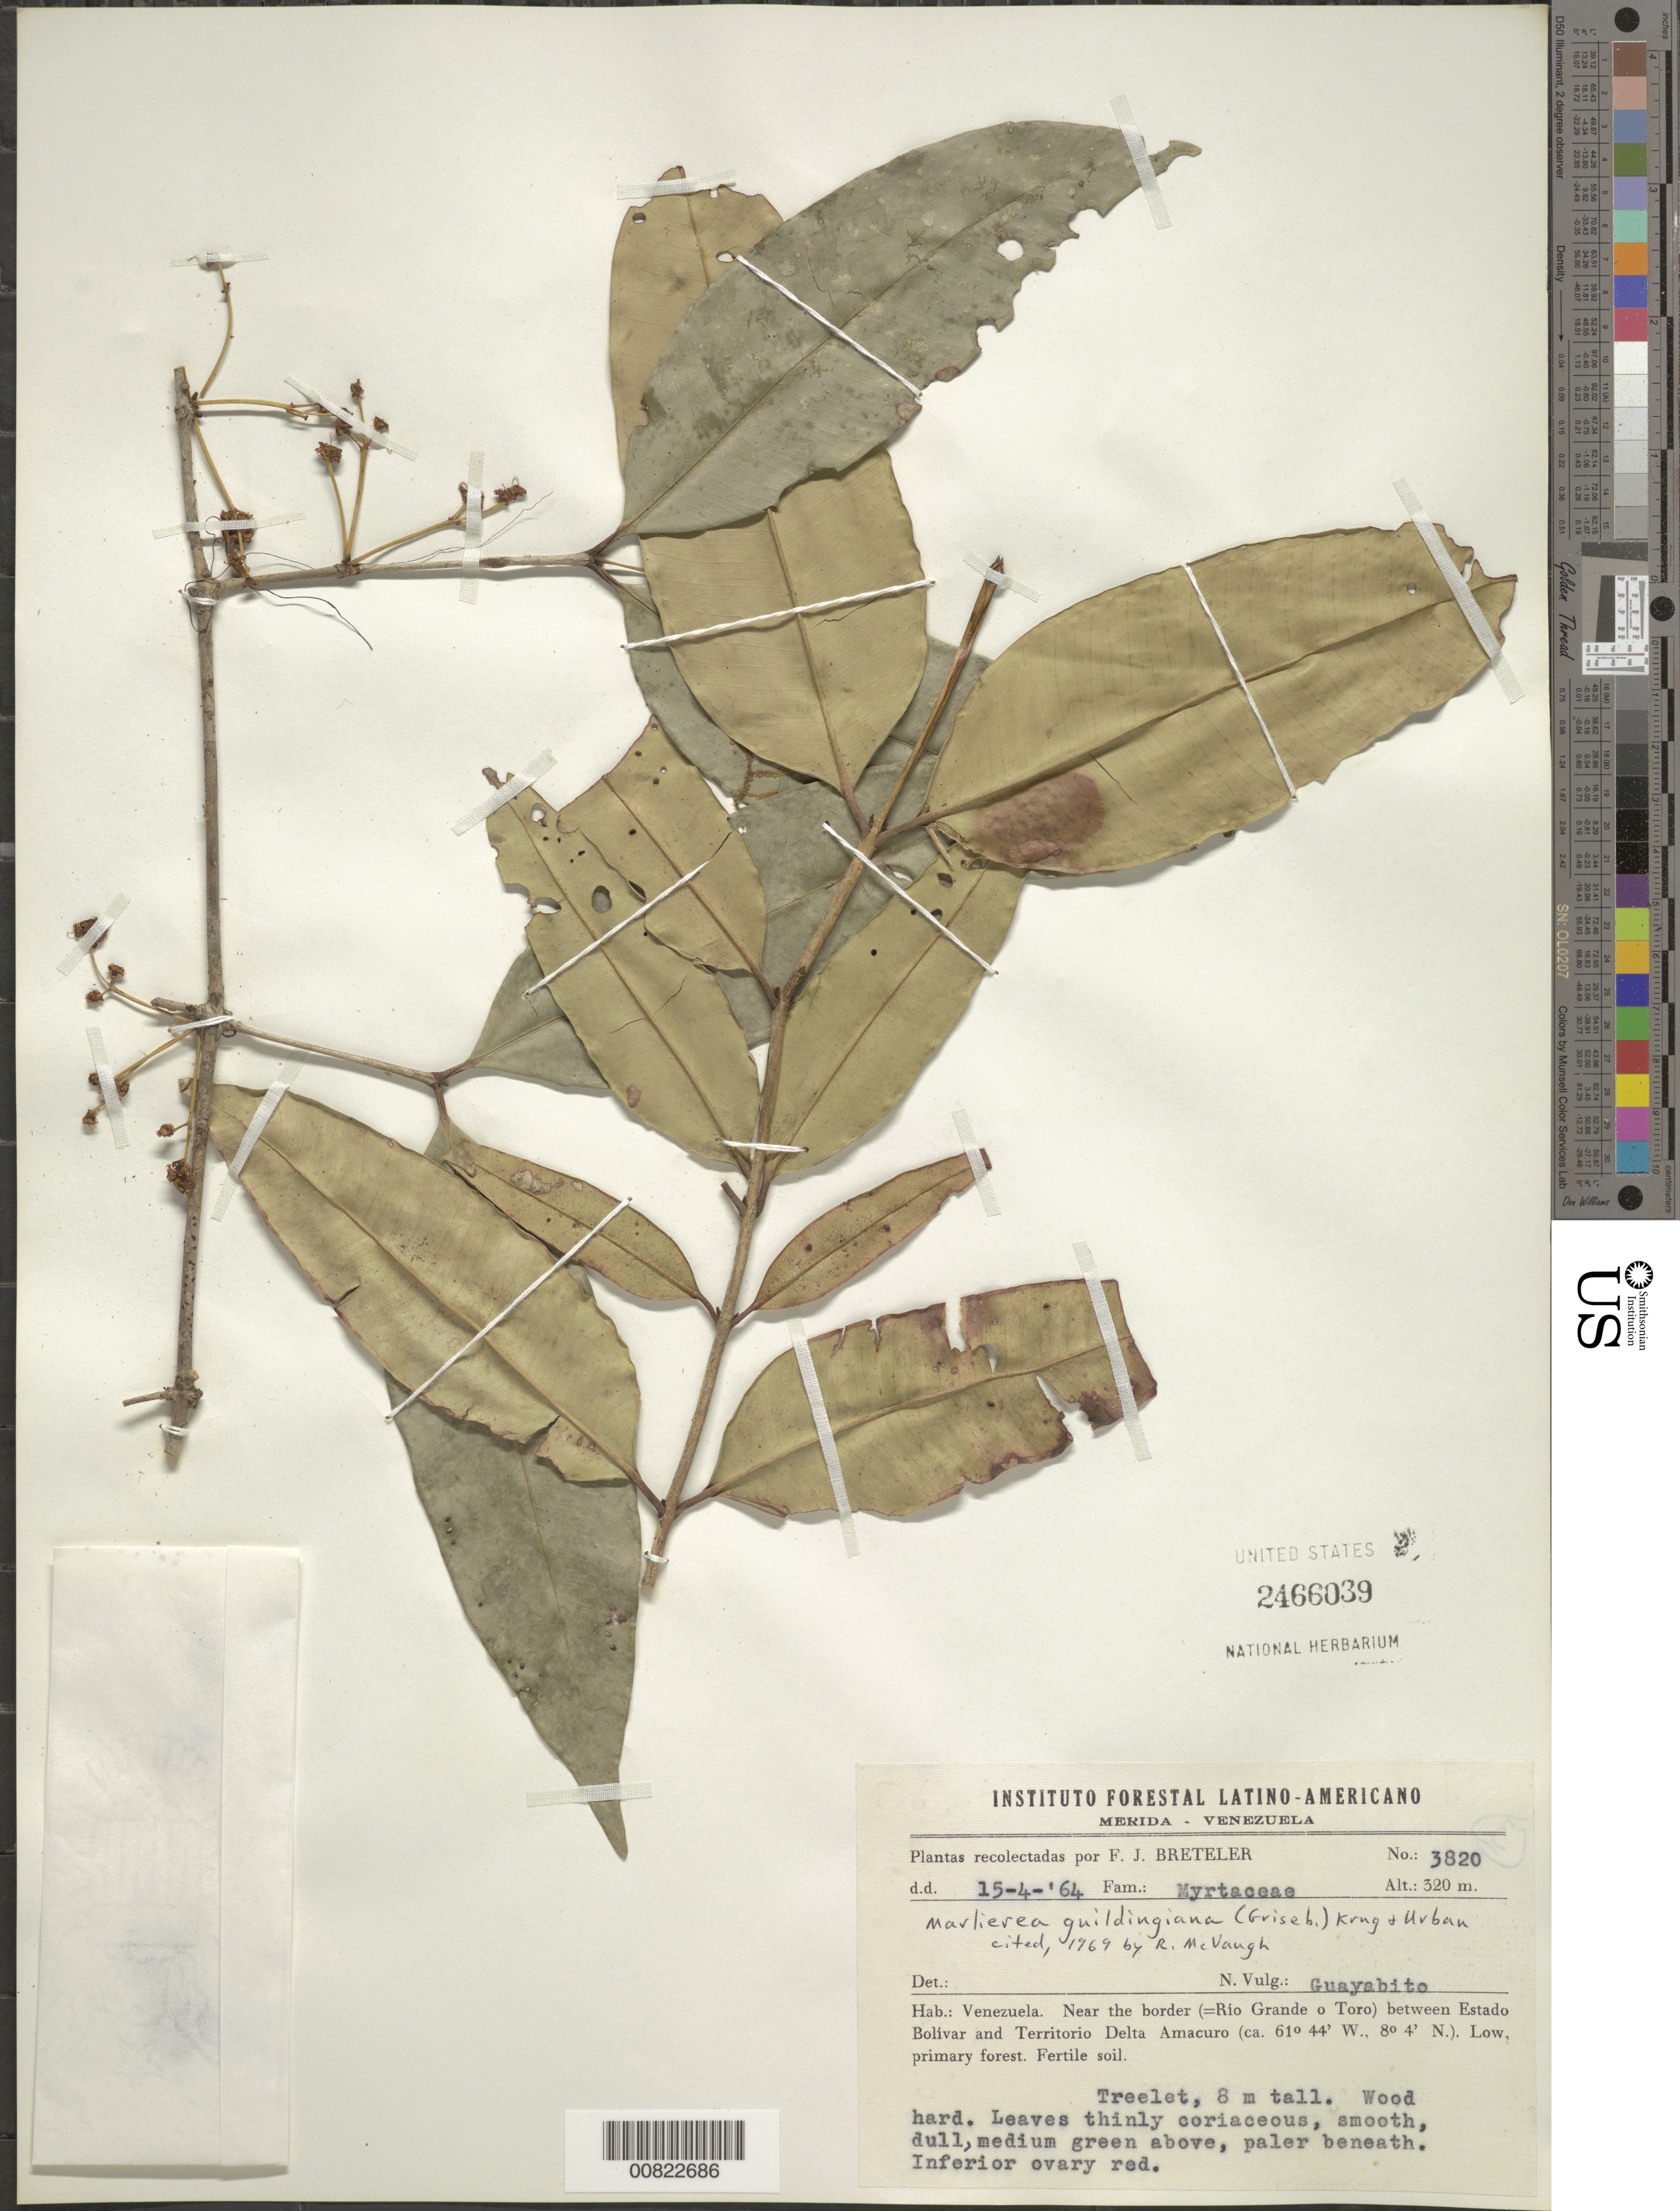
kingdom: Plantae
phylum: Tracheophyta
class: Magnoliopsida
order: Myrtales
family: Myrtaceae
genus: Myrcia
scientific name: Myrcia guildingiana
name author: (Griseb.) E. Lucas & C.E. Wilson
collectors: F. J. Breteler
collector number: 3820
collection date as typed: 15-Apr-64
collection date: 1964-04-15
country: Venezuela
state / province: Bolívar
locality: Río Grande o Toro, near border between Estado Bolívar and Territorío Delta Amacuro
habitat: Low, primary forest, fertile soil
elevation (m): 320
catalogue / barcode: US 2466039